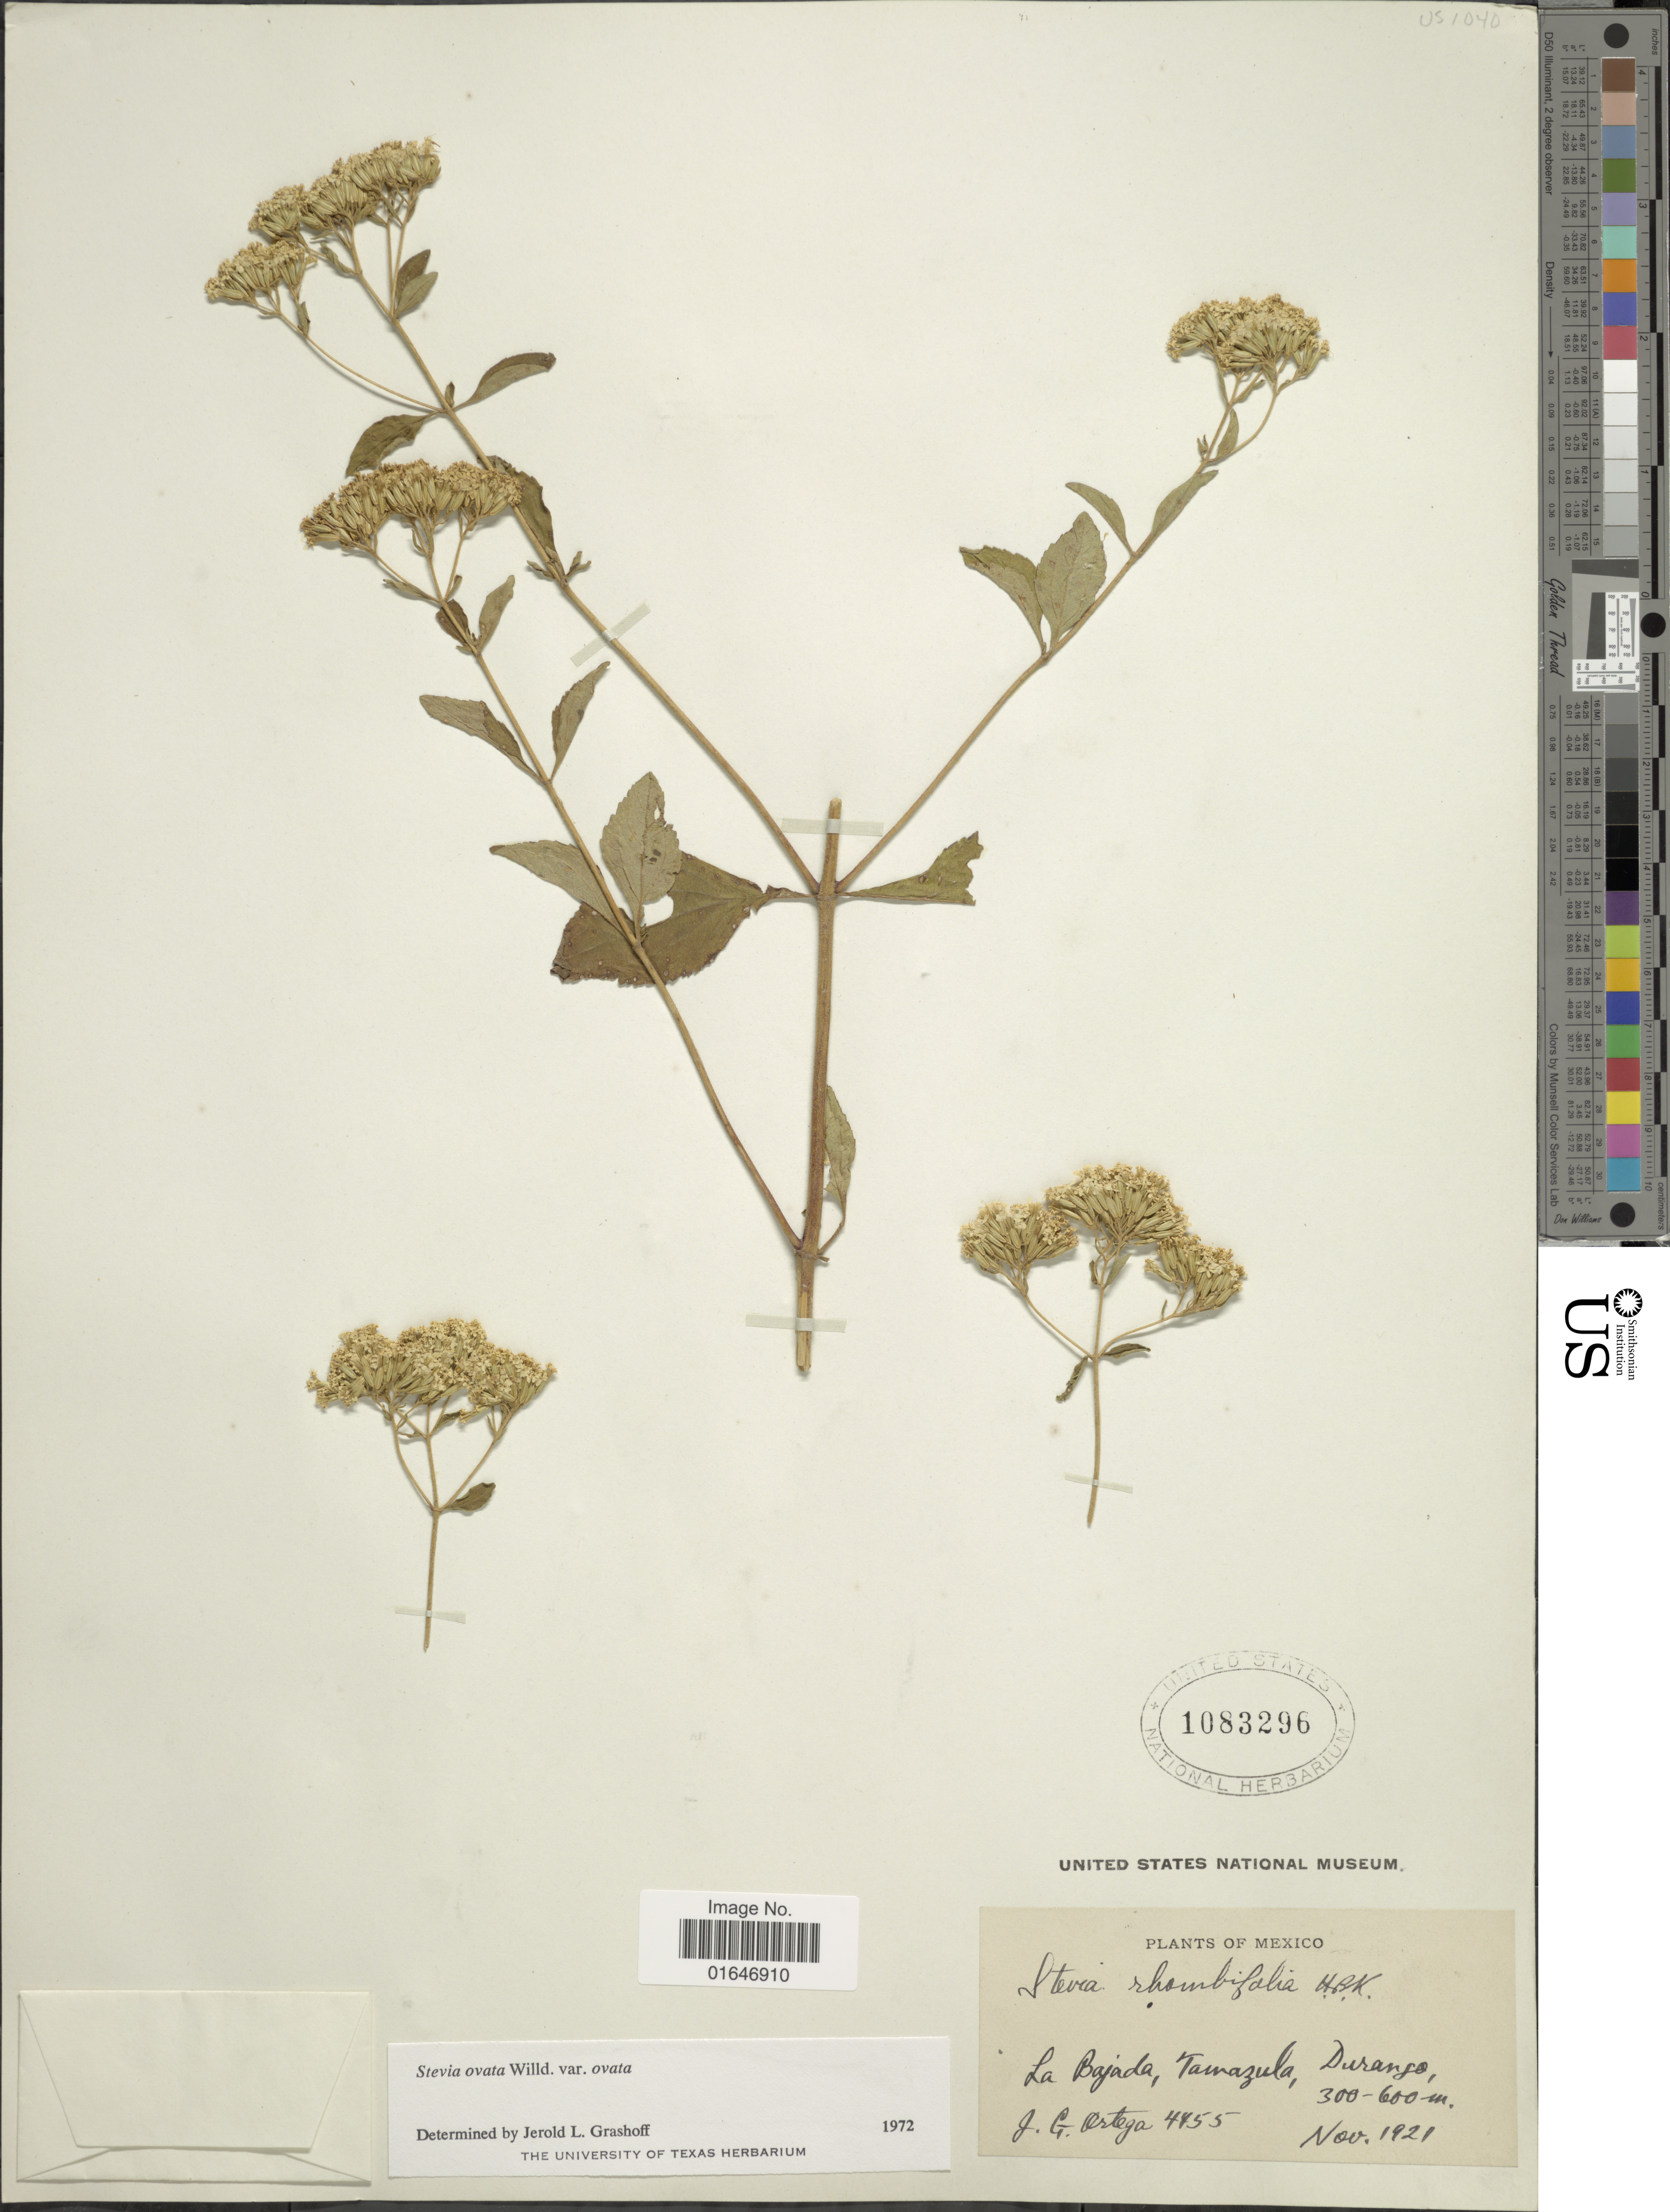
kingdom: Plantae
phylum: Tracheophyta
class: Magnoliopsida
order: Asterales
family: Asteraceae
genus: Stevia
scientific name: Stevia ovata var. ovata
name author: Willd.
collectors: J. Ortega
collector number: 4455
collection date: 1921-11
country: Mexico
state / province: Durango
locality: La Bajada, Tamazula.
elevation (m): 300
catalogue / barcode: US 1083296